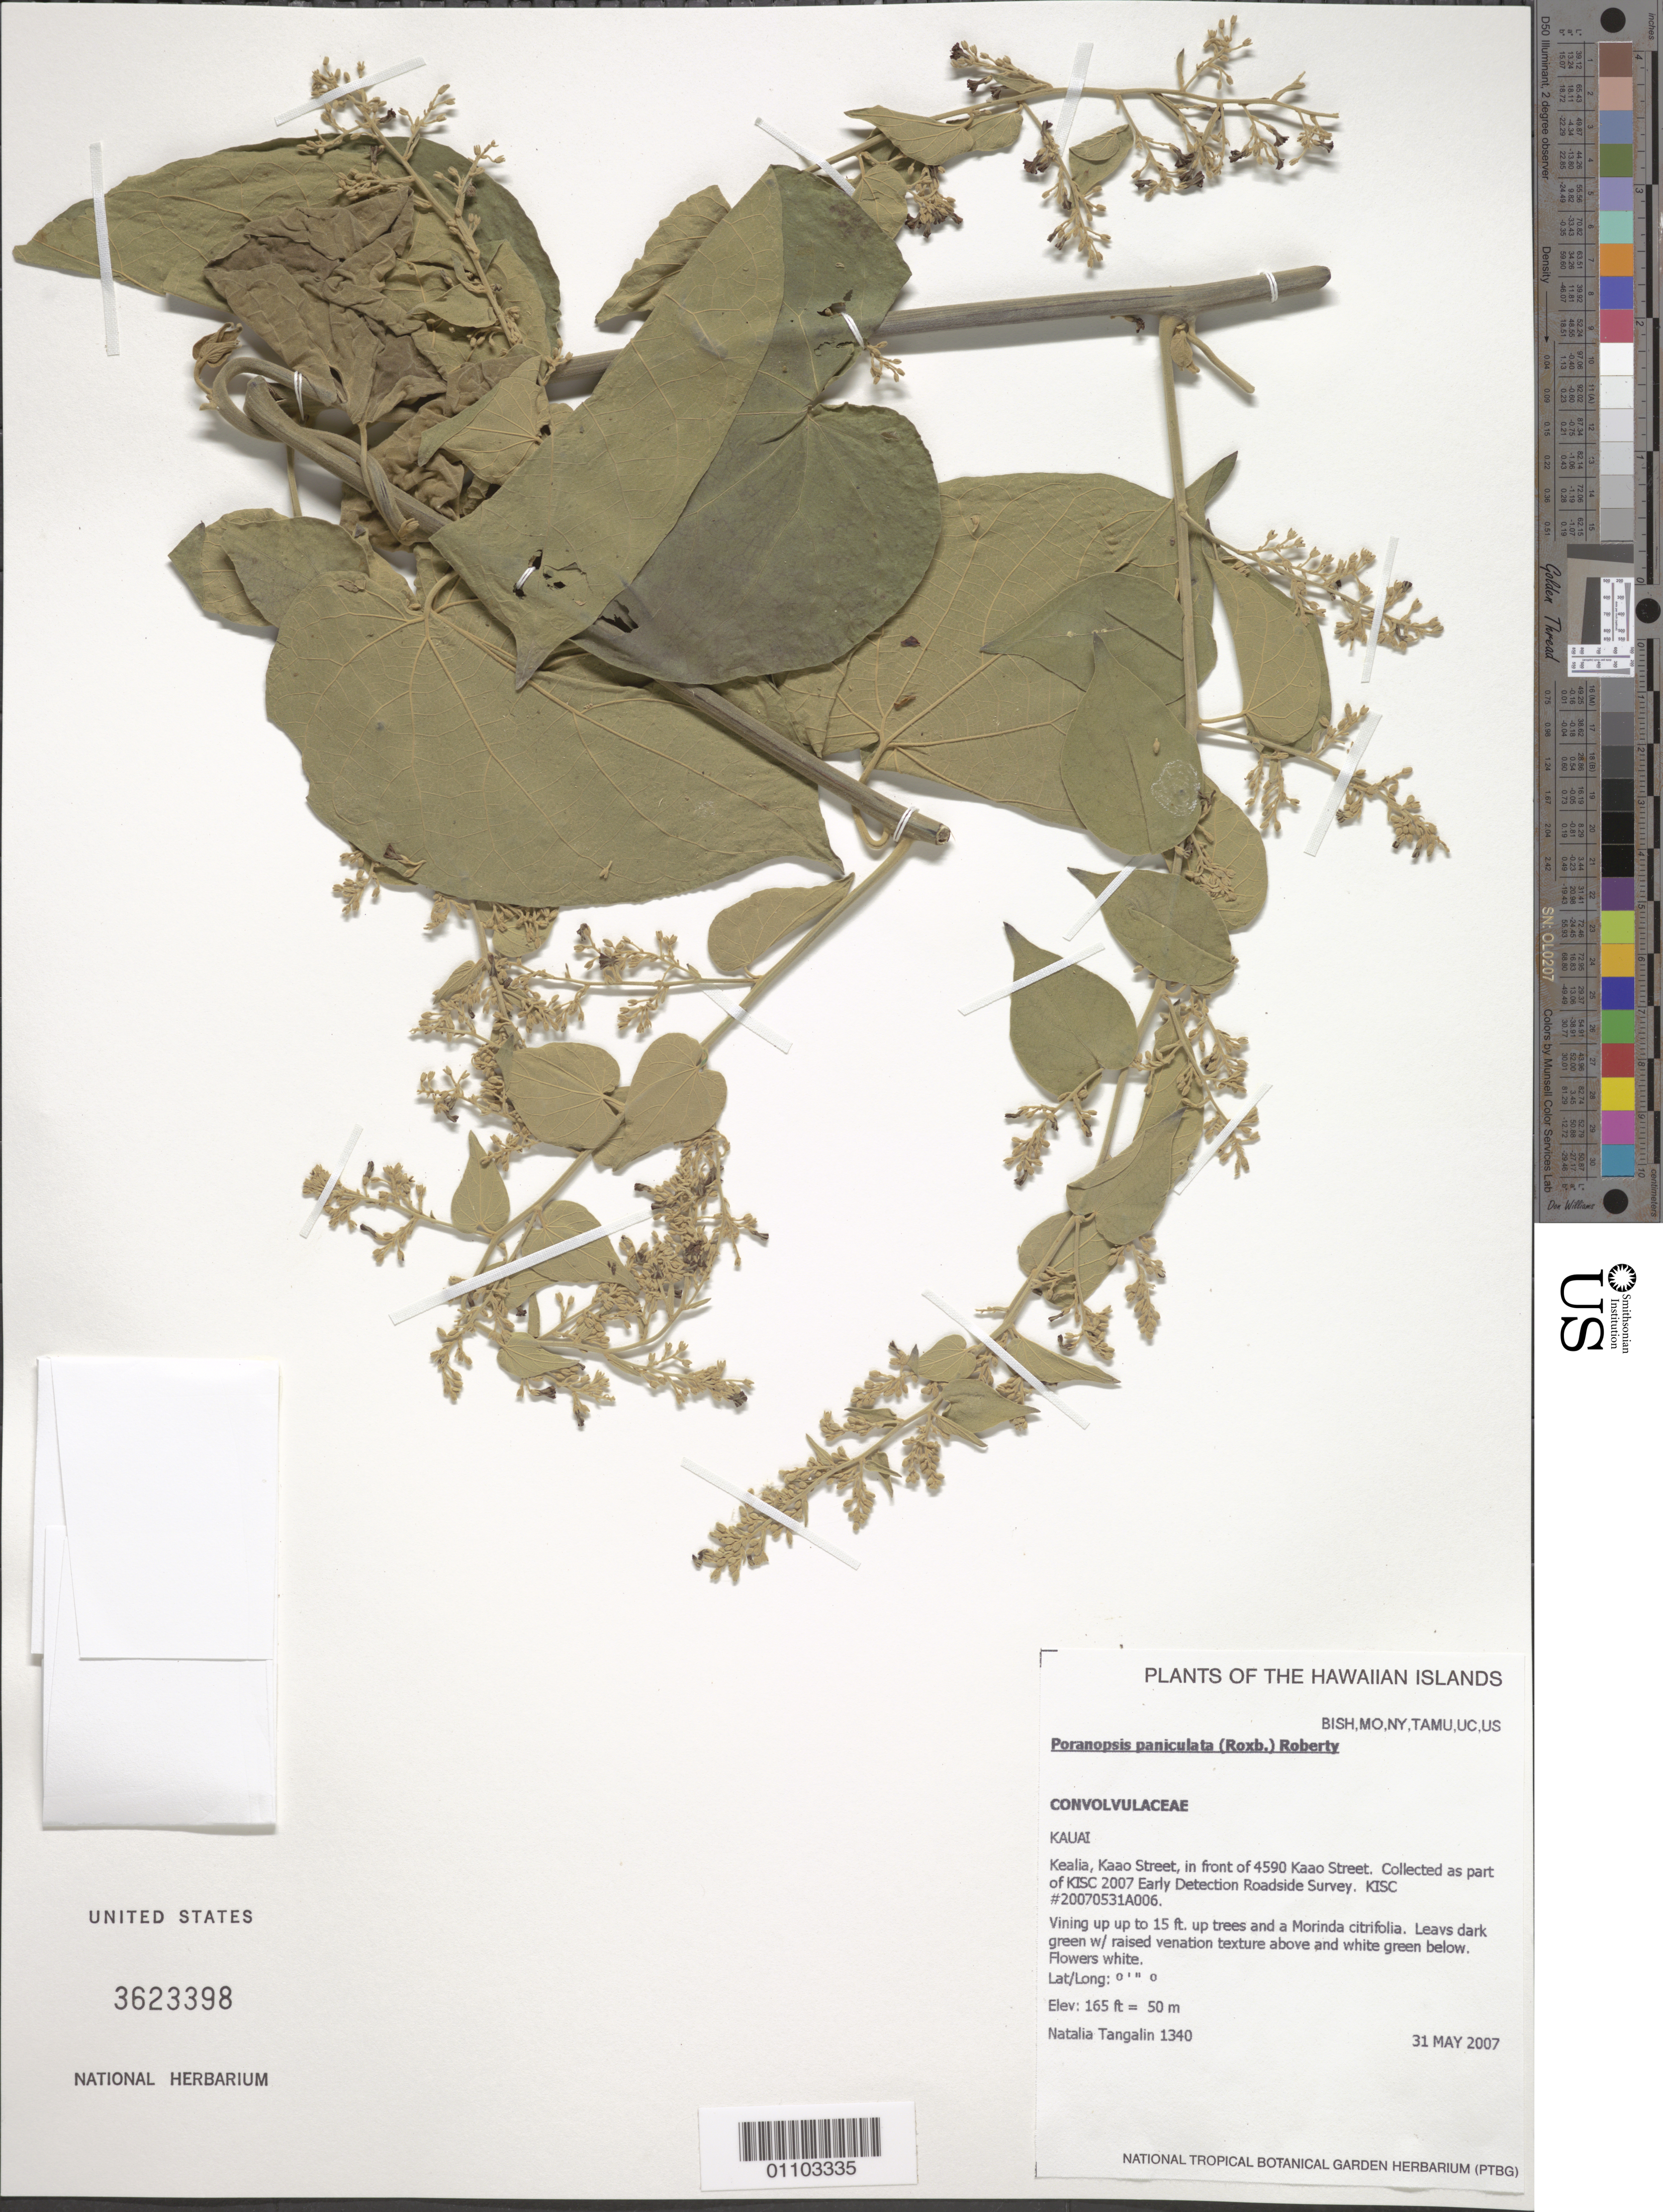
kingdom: Plantae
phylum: Tracheophyta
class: Magnoliopsida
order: Solanales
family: Convolvulaceae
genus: Poranopsis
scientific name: Poranopsis paniculata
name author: (Roxb.) Roberty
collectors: N. Tangalin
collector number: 1340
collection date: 2007-05-31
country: United States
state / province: Hawaii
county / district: Kauai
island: Kaua'i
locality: Kealia, Kaao Street, in front of 4590 Kaao Street.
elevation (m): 50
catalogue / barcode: US 3623398